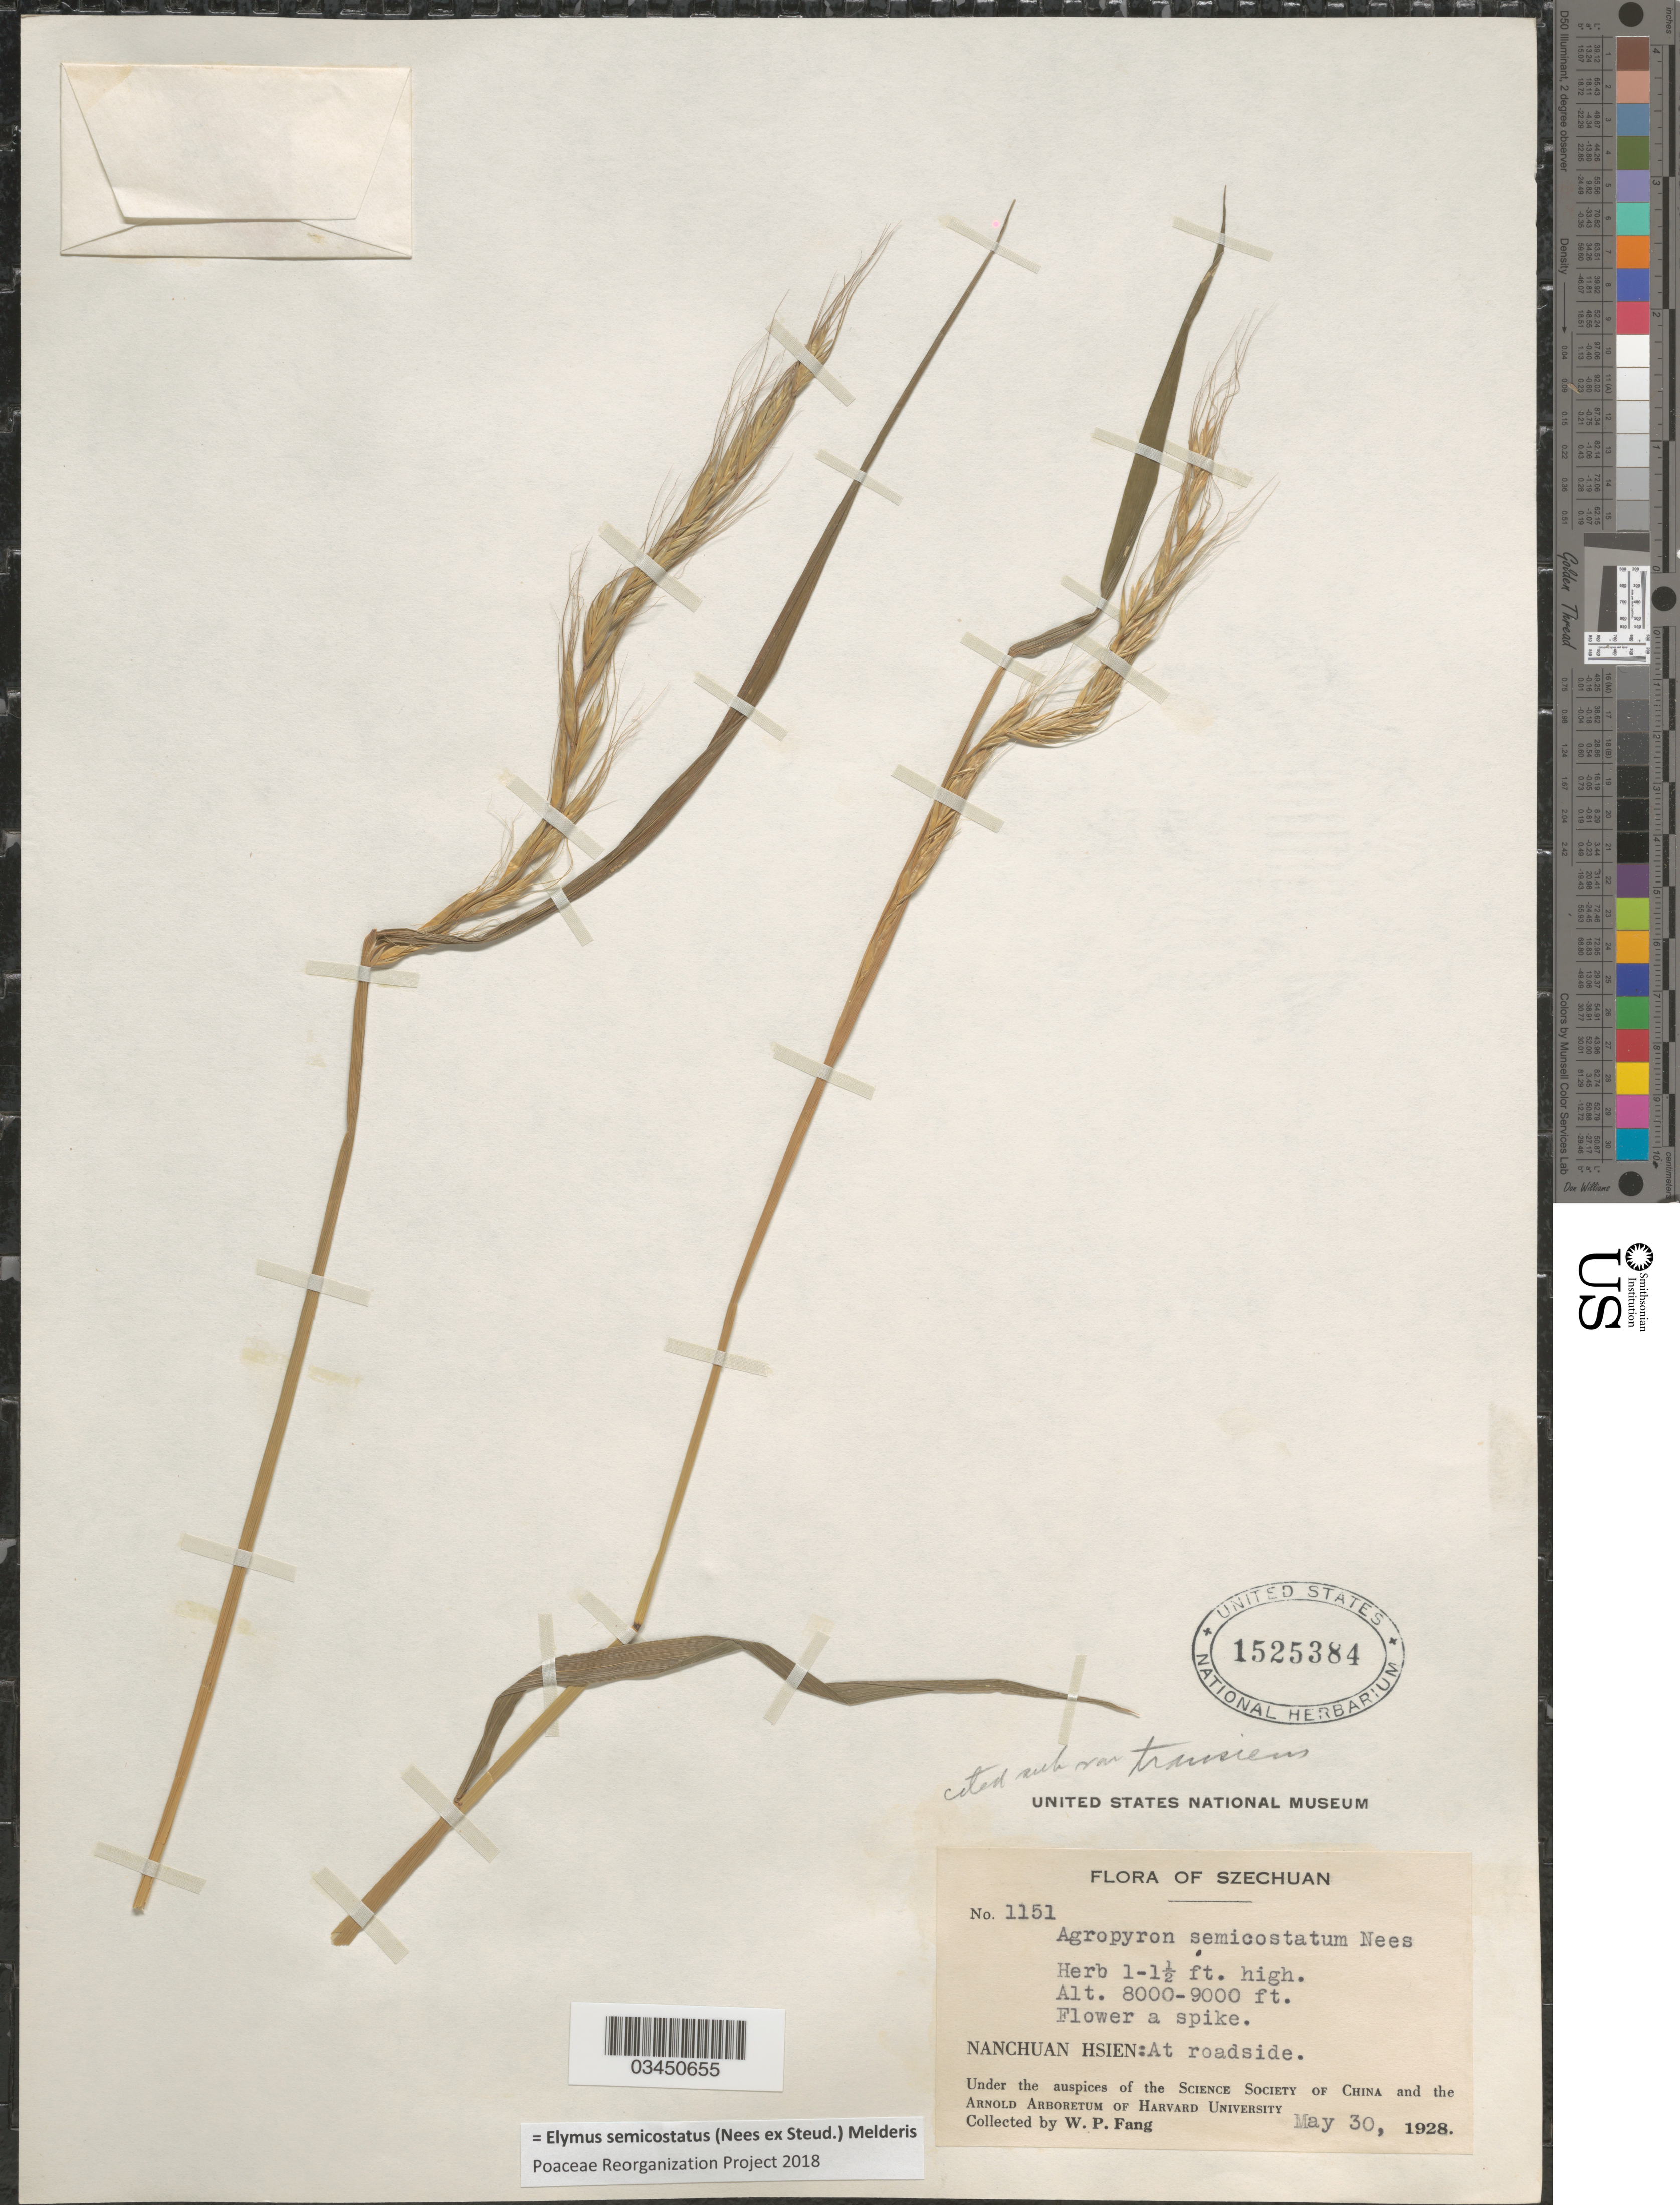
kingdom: Plantae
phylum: Tracheophyta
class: Liliopsida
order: Poales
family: Poaceae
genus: Elymus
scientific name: Elymus semicostatus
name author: (Nees ex Steud.) Melderis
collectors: W. P. Fang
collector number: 1151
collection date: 1928-05-30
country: China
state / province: Sichuan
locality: Szechuan. Nanchuan Hsien: At roadside.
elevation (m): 2438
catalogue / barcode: US 1525384